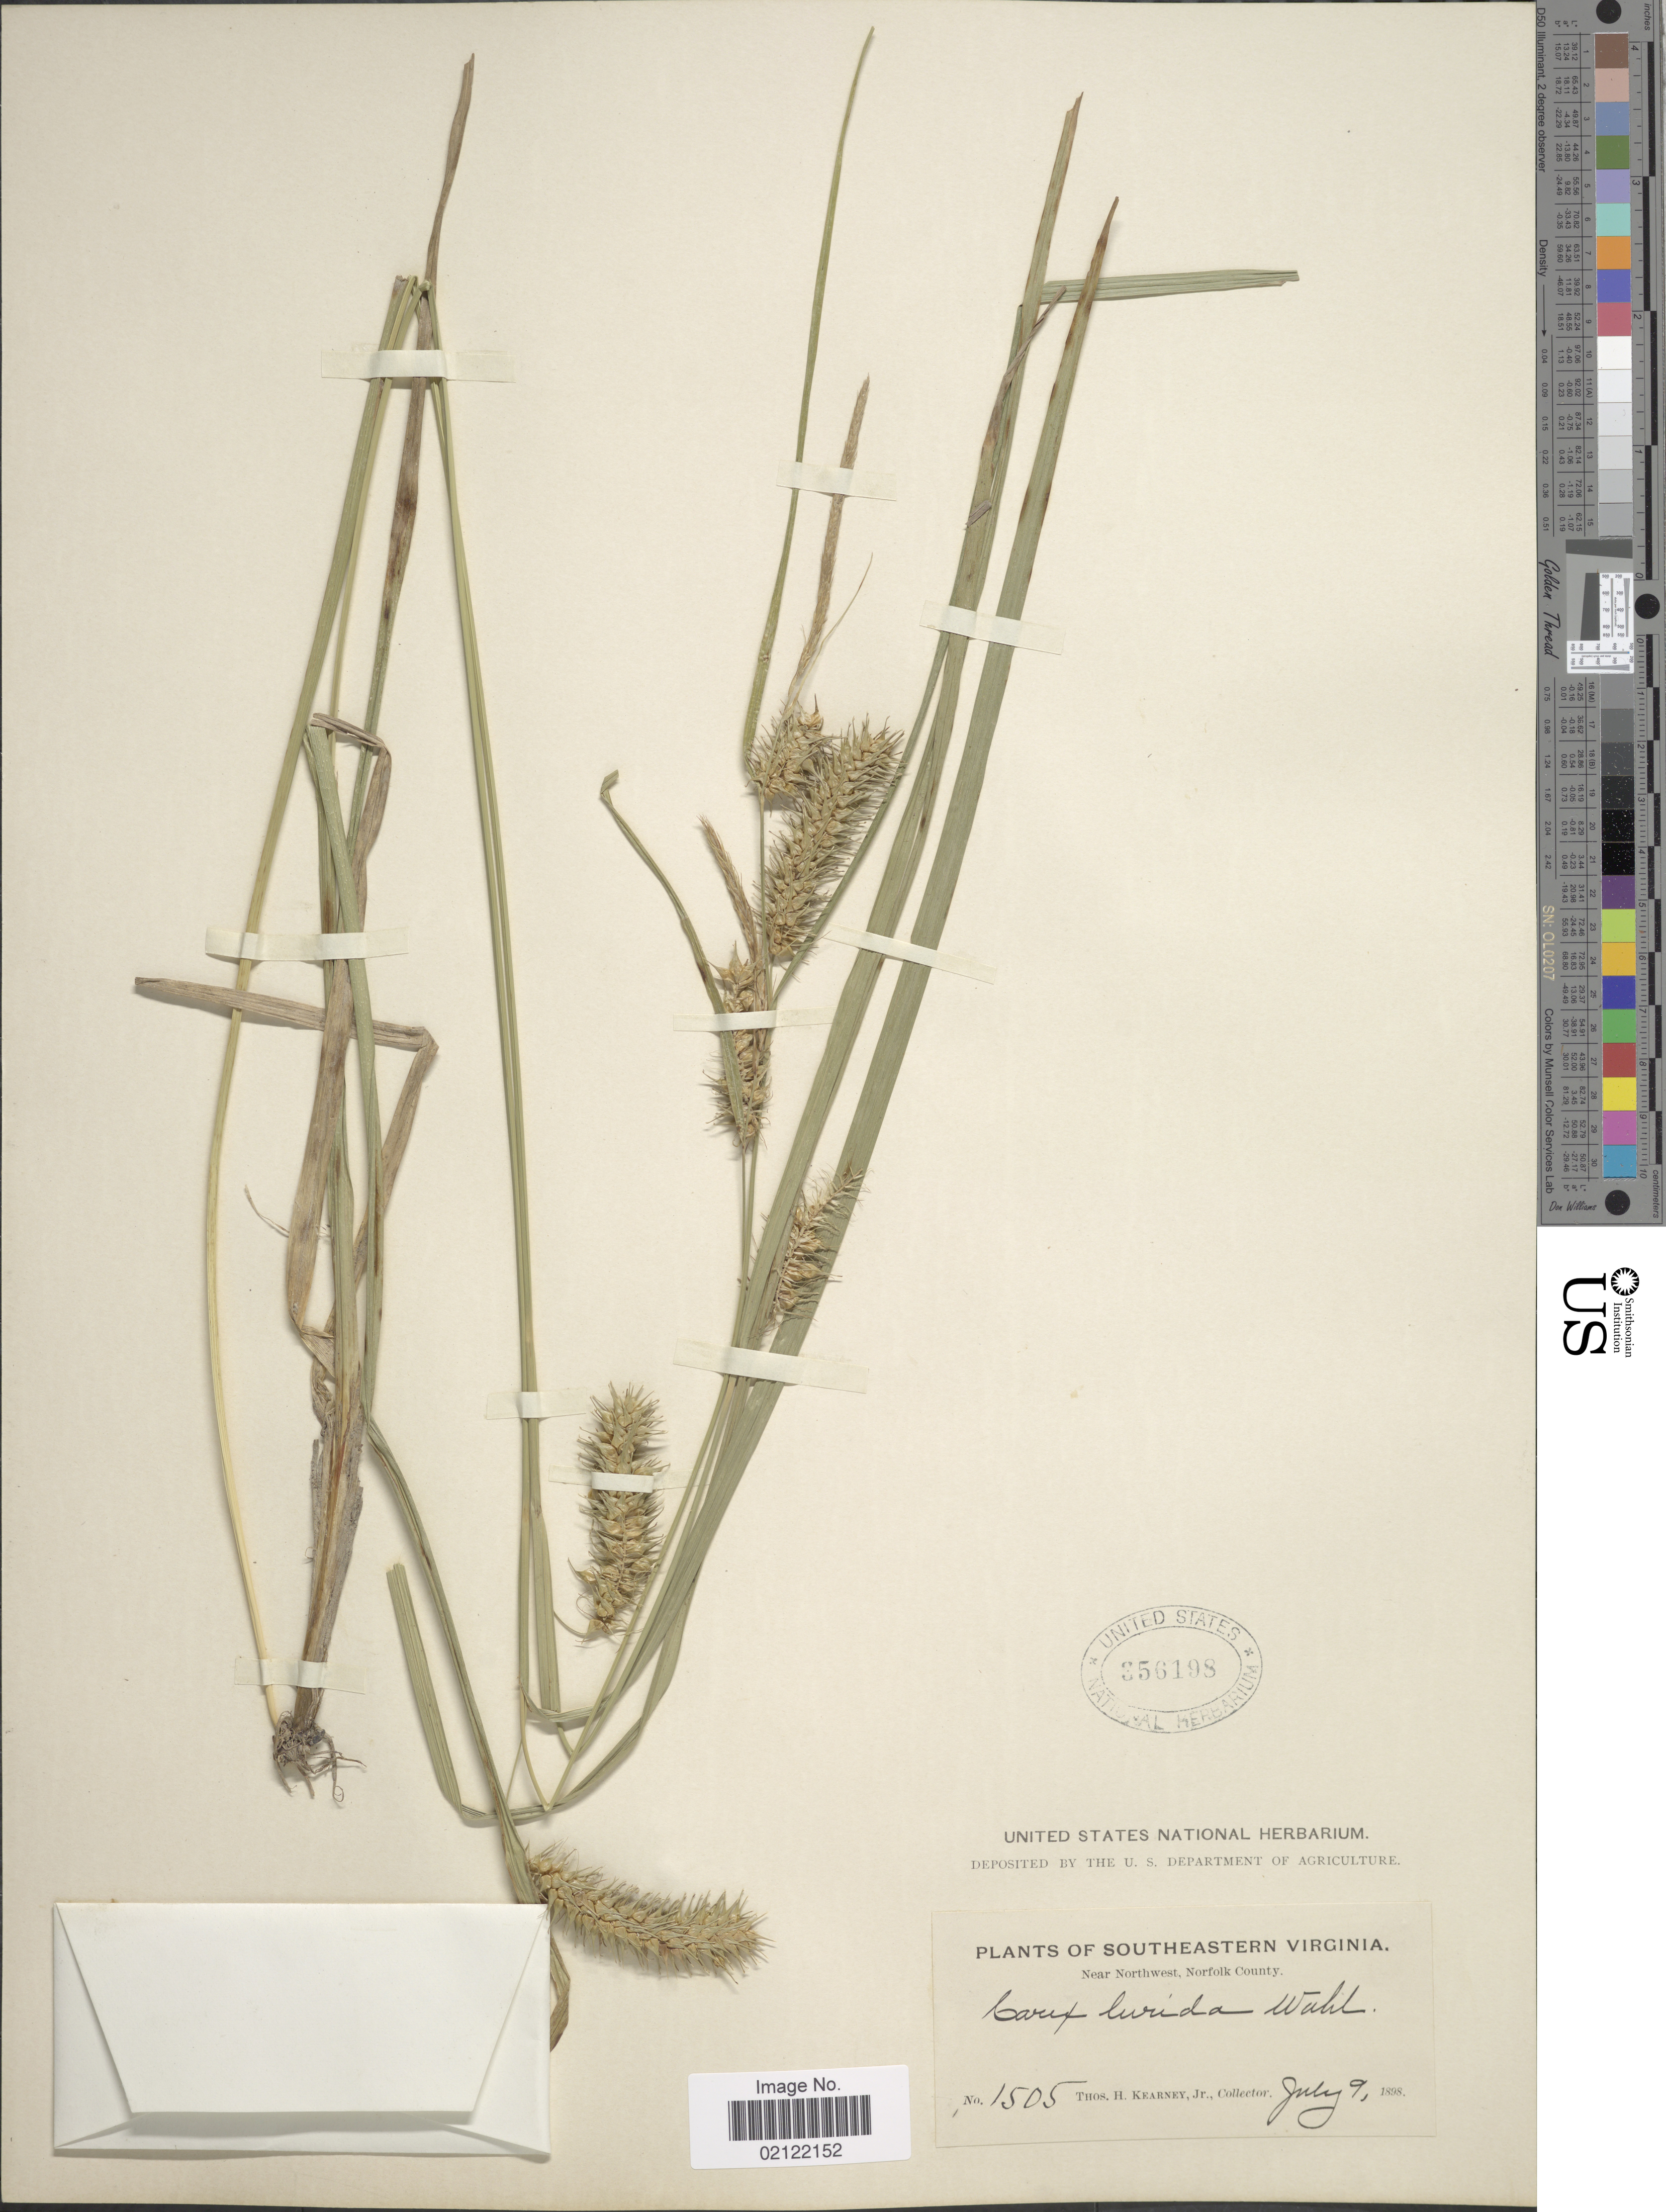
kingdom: Plantae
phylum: Tracheophyta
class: Liliopsida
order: Poales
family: Cyperaceae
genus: Carex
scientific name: Carex lurida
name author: Wahlenb.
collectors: T. H. Kearney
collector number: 1505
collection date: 1898-07-09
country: United States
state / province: Virginia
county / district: City of Chesapeake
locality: Southeastern Virginia. Near Northwest, Norfolk County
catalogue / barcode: US 356198